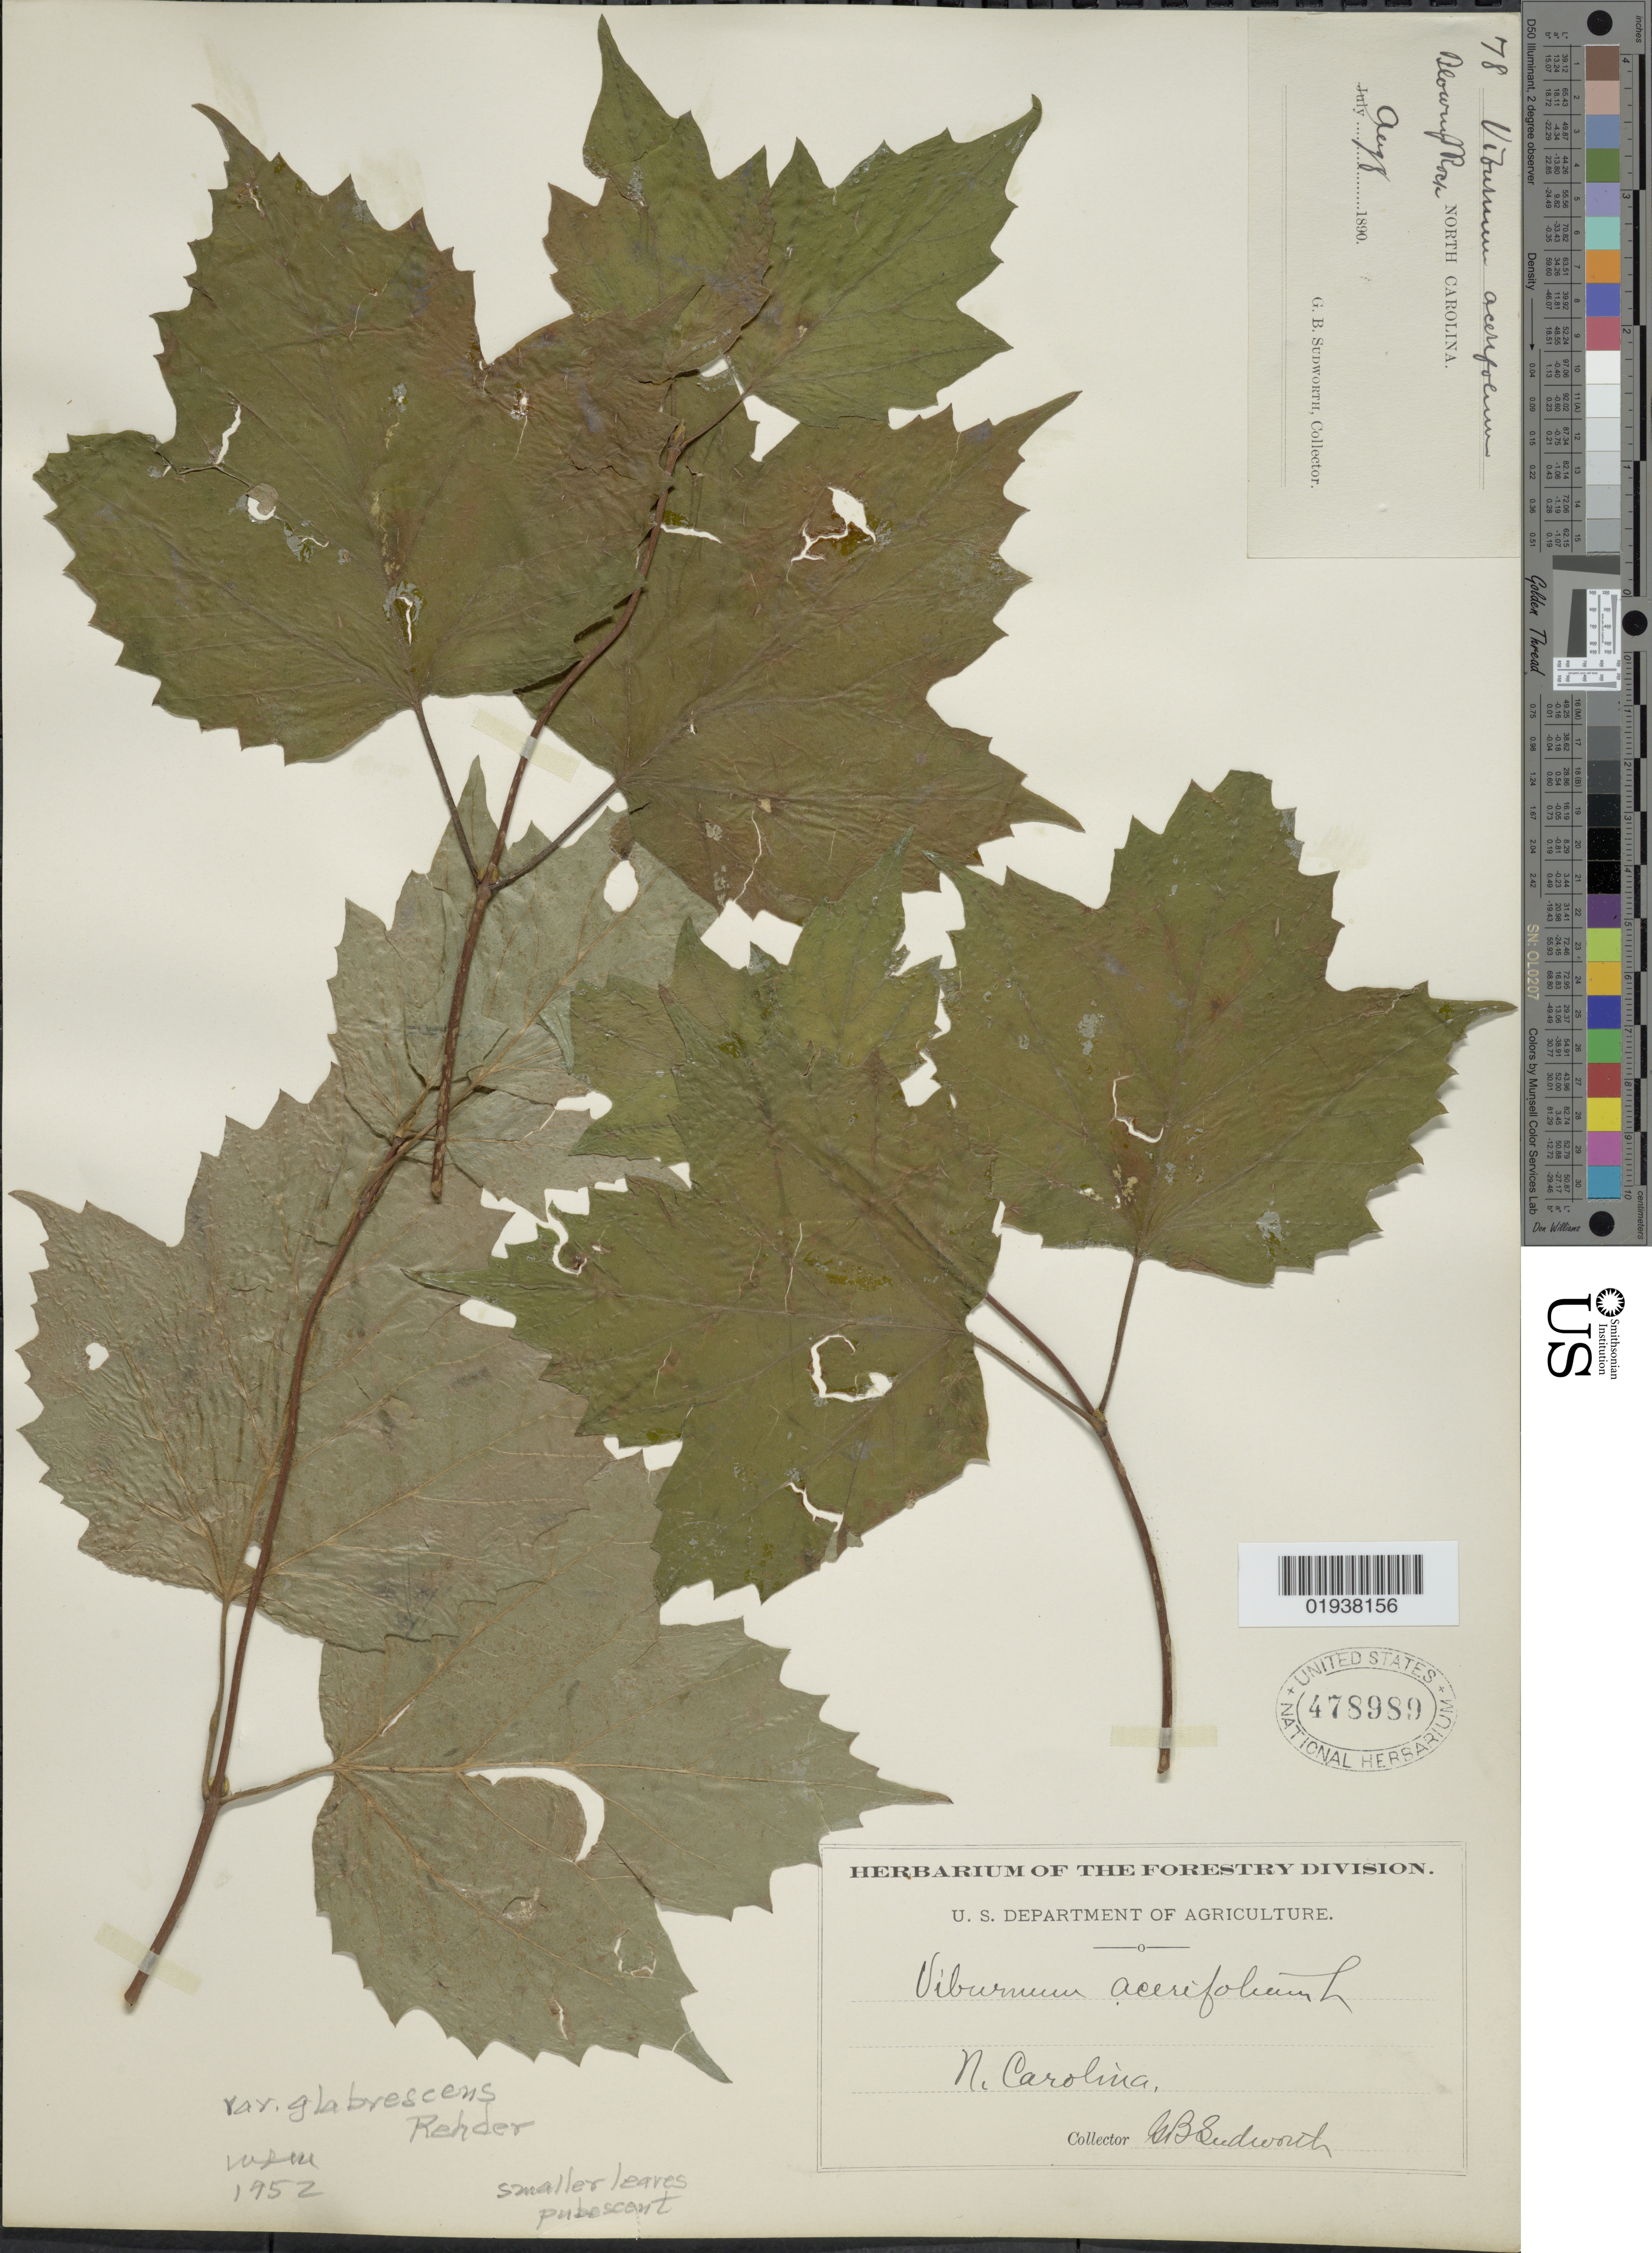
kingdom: Plantae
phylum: Tracheophyta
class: Magnoliopsida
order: Dipsacales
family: Viburnaceae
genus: Viburnum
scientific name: Viburnum acerifolium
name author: L.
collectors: G. B. Sudworth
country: United States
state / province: North Carolina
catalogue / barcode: US 478989